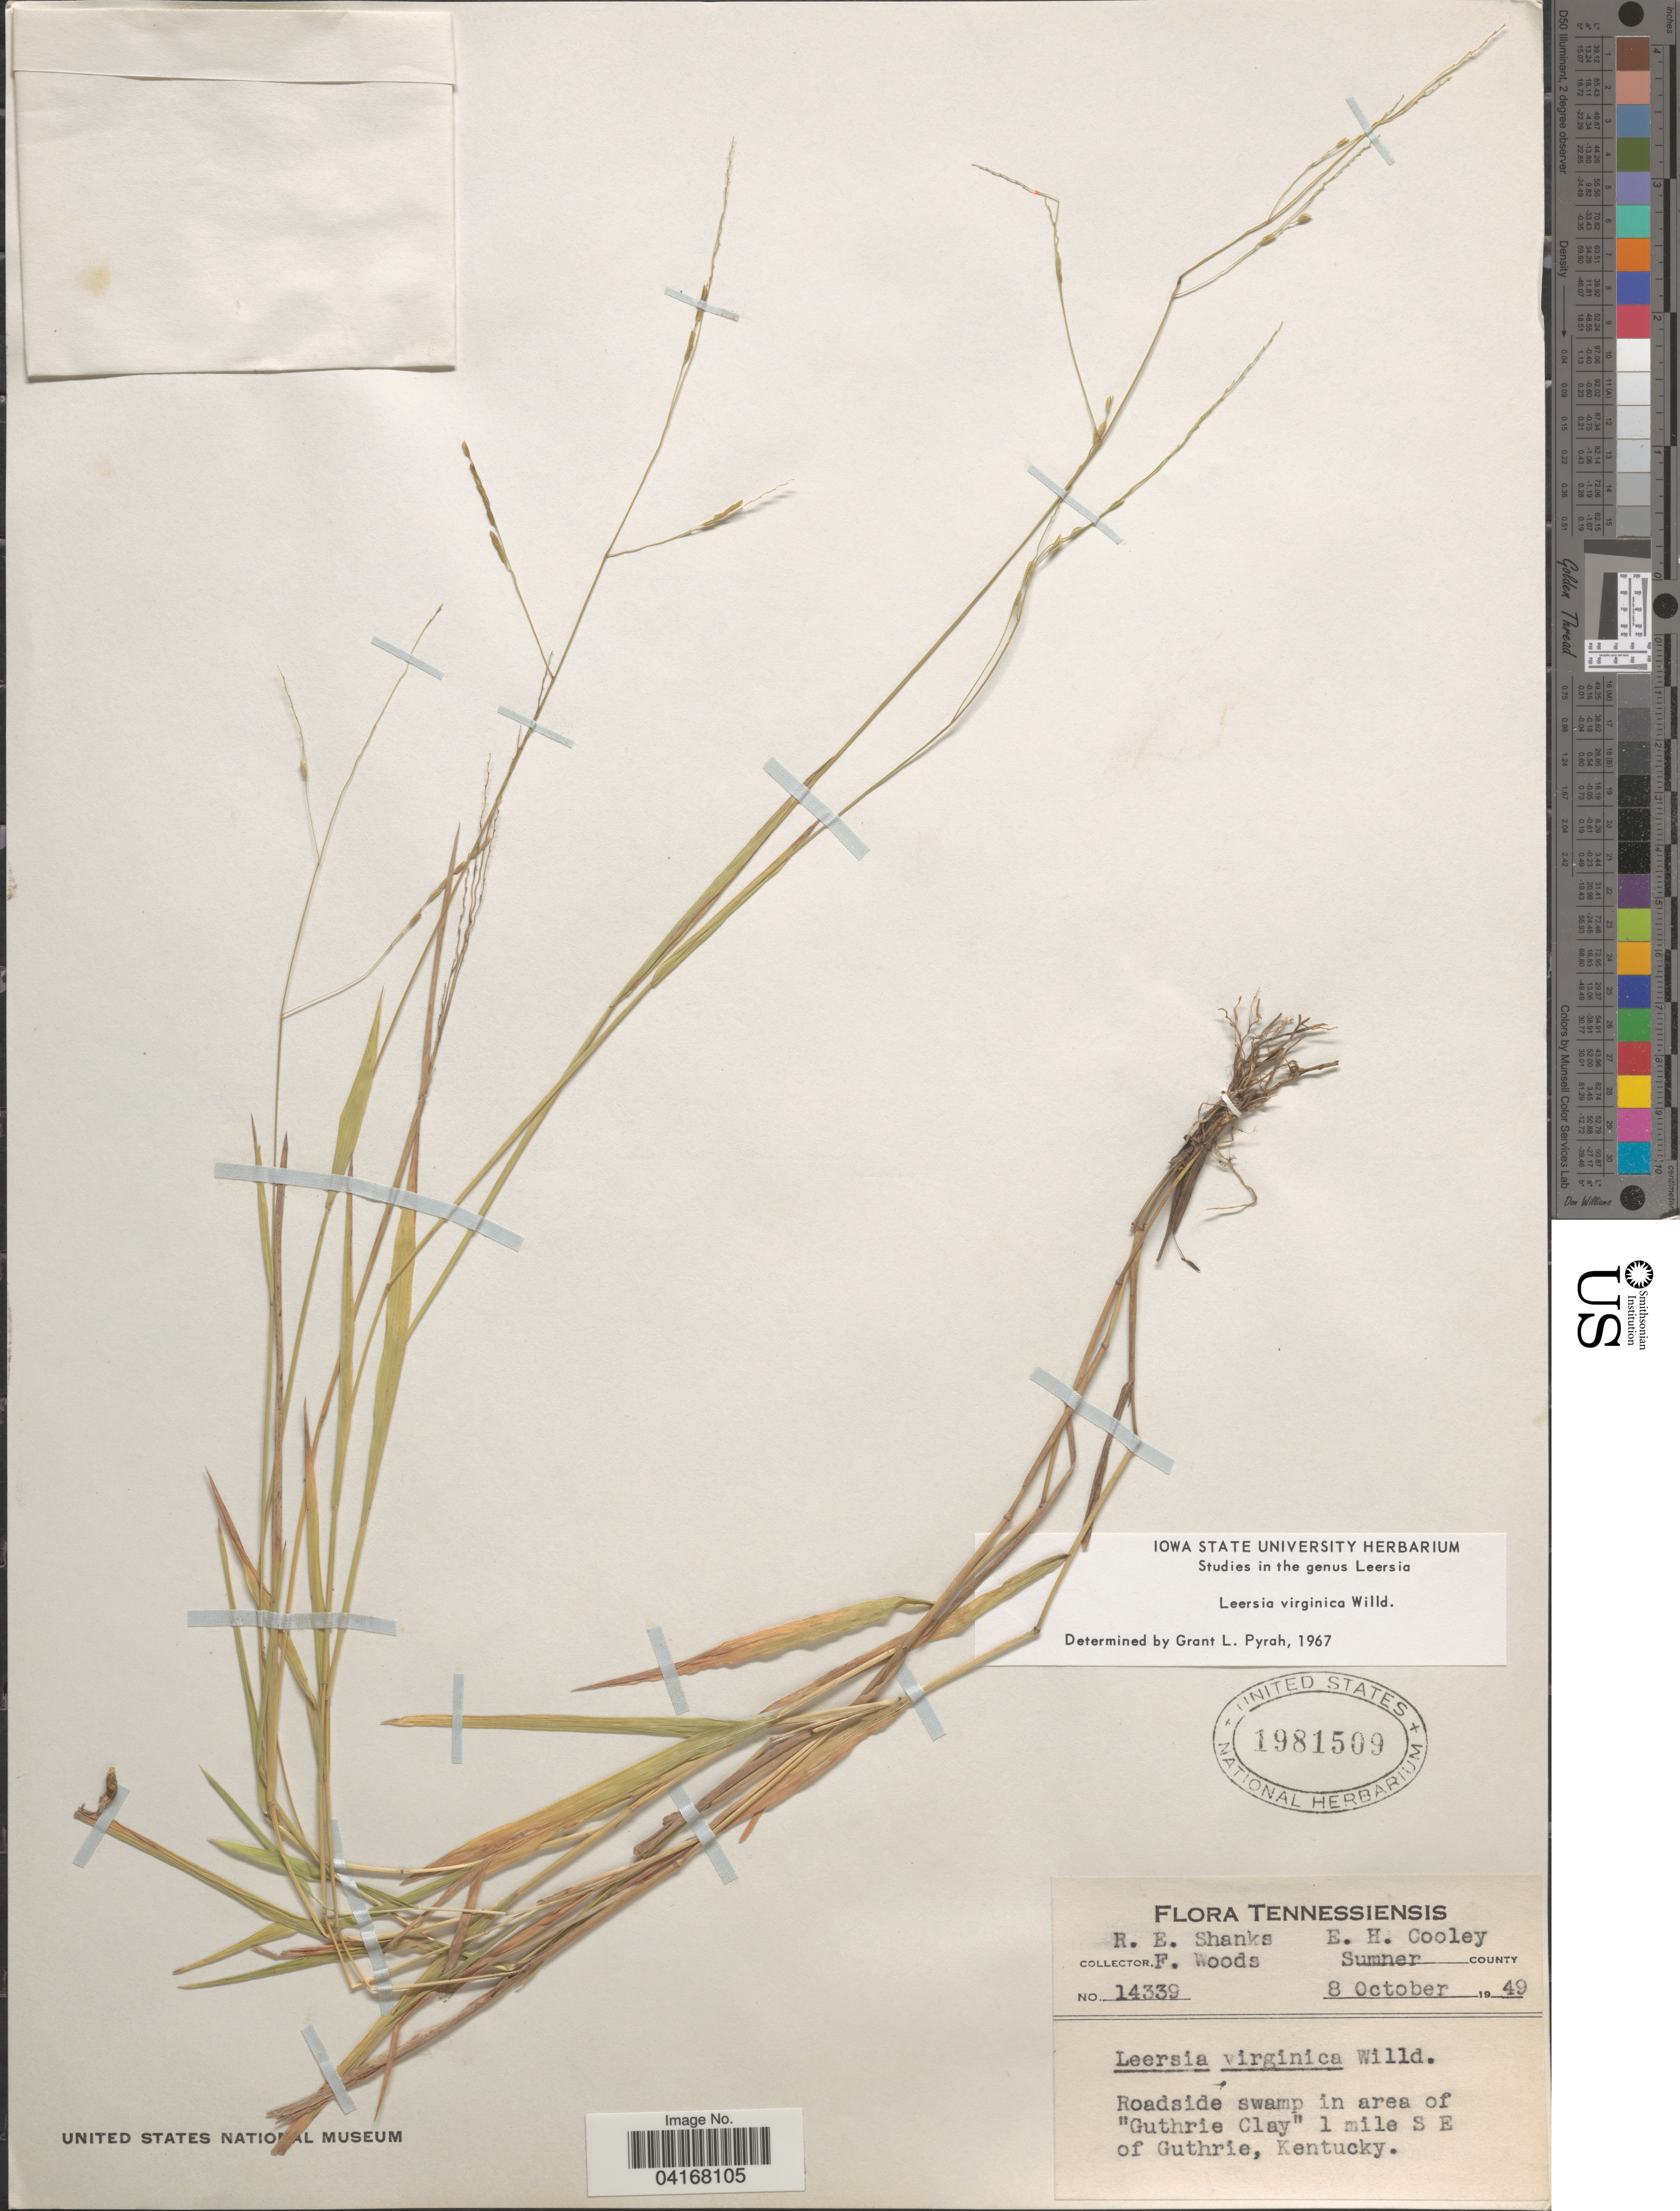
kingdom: Plantae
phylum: Tracheophyta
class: Liliopsida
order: Poales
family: Poaceae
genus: Leersia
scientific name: Leersia virginica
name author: Willd.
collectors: R. Shanks, F. Woods & E. H. Cooley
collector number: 14339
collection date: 1949-10-08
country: United States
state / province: Tennessee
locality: Sumner County. Roadside swamp in area of "Guthrie Clay" 1 mile S E of Guthrie.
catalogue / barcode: US 1981509